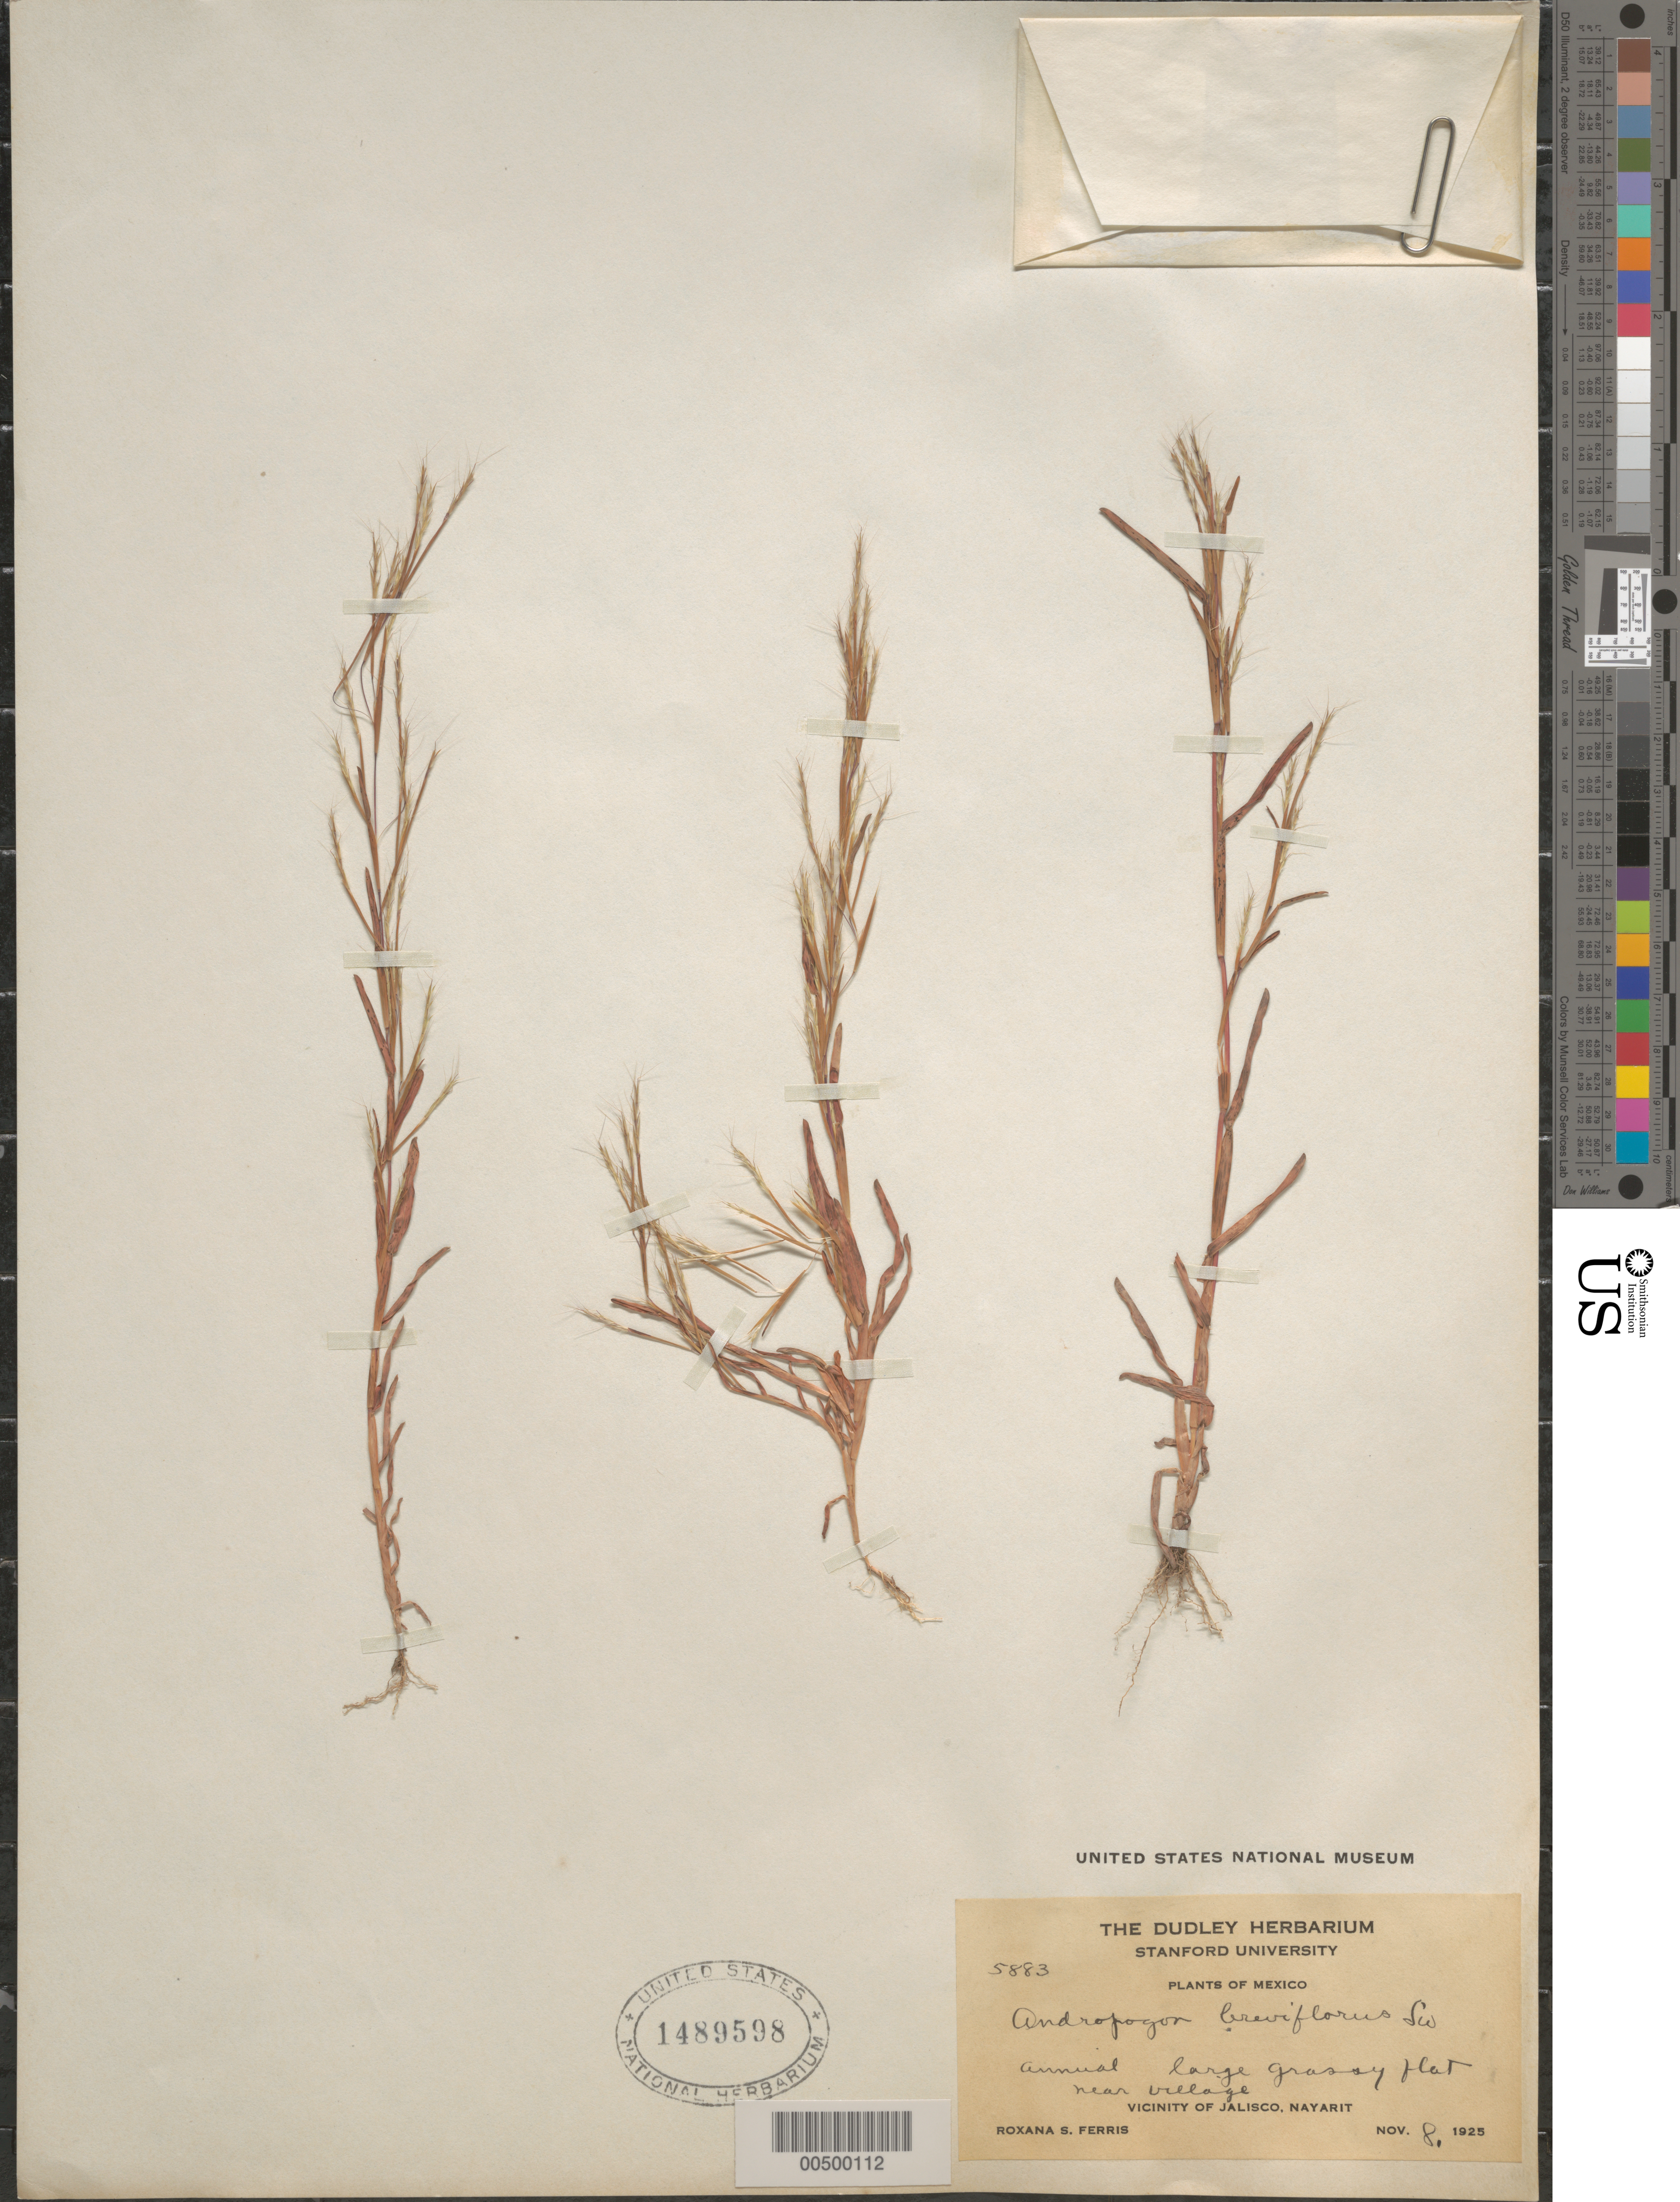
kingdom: Plantae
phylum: Tracheophyta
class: Liliopsida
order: Poales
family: Poaceae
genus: Schizachyrium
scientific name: Schizachyrium brevifolium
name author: (Sw.) Nees ex Büse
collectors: R. S. Ferris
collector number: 5883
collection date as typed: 8 Nov 1925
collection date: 1925-11-08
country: Mexico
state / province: Nayarit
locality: Near village, vicinity of Jalisco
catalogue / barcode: US 1489598